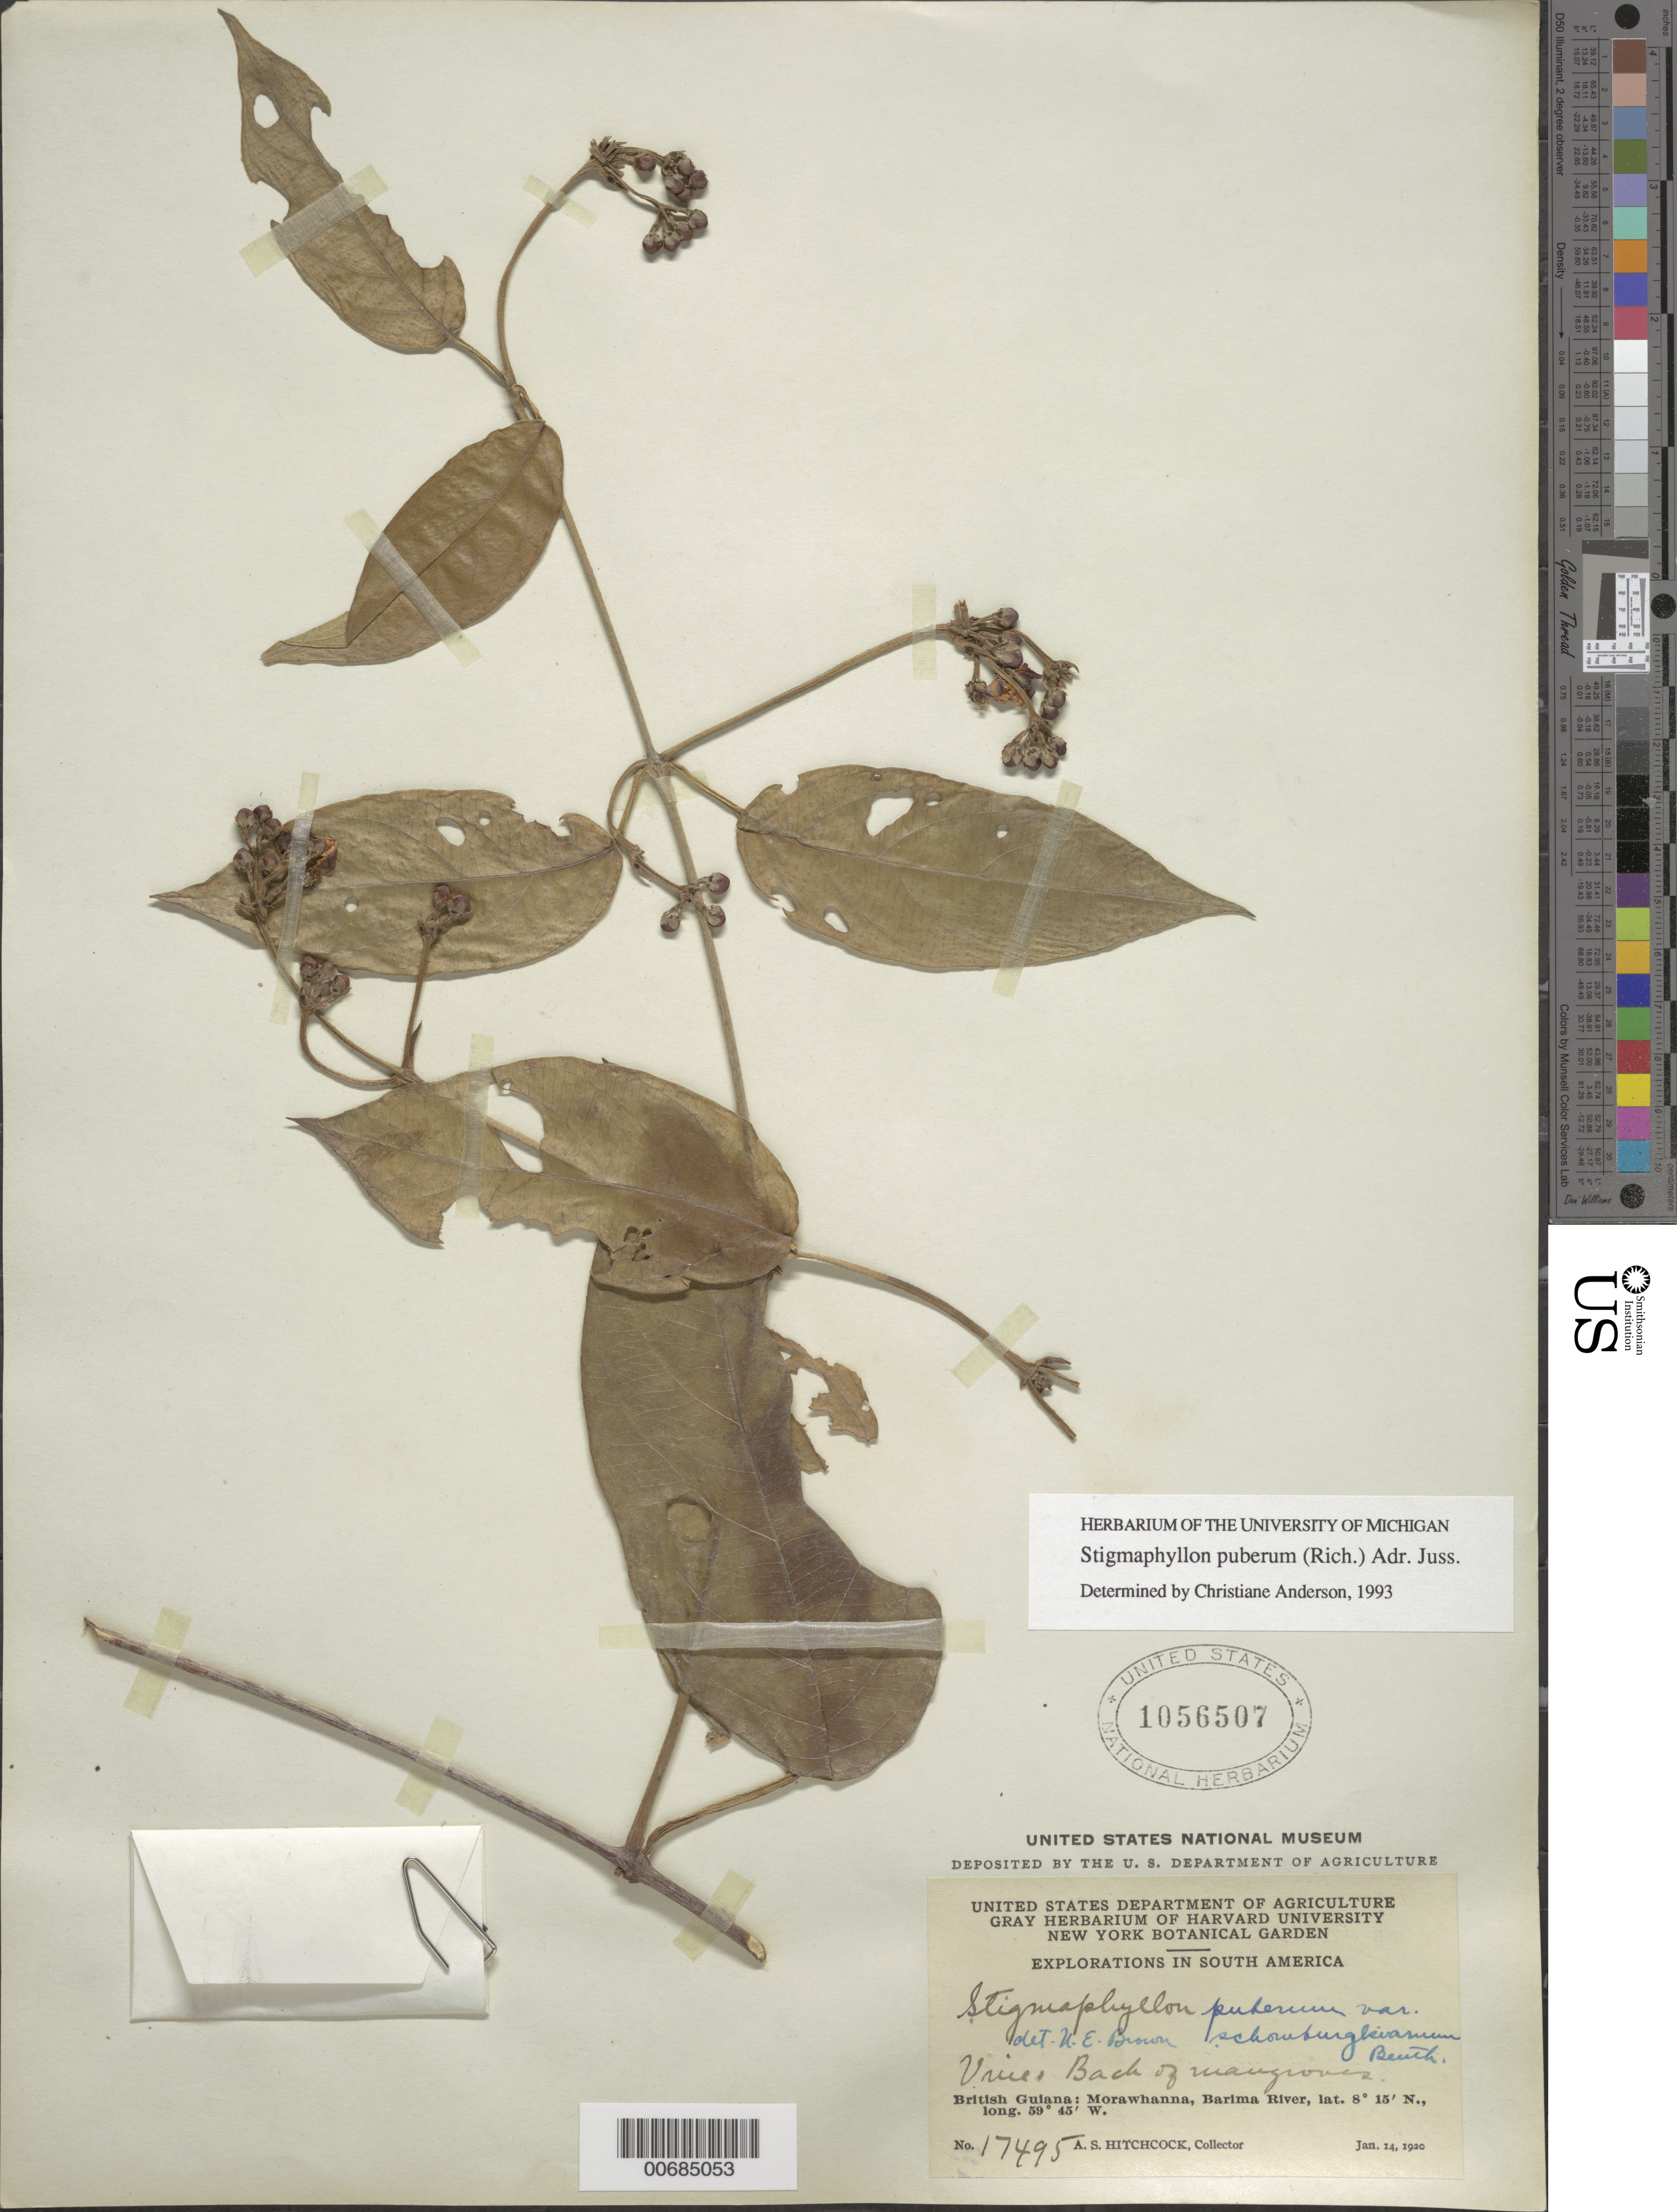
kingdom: Plantae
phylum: Tracheophyta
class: Magnoliopsida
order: Malpighiales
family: Malpighiaceae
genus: Stigmaphyllon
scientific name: Stigmaphyllon puberum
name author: (Rich.) A. Juss.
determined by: Anderson, C.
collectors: A. S. Hitchcock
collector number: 17495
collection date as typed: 14-Jan-20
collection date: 1920-01-14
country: Guyana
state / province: Barima-Waini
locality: Morawhanna, vic., Barima R.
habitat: Back of mangroves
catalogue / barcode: US 1056507